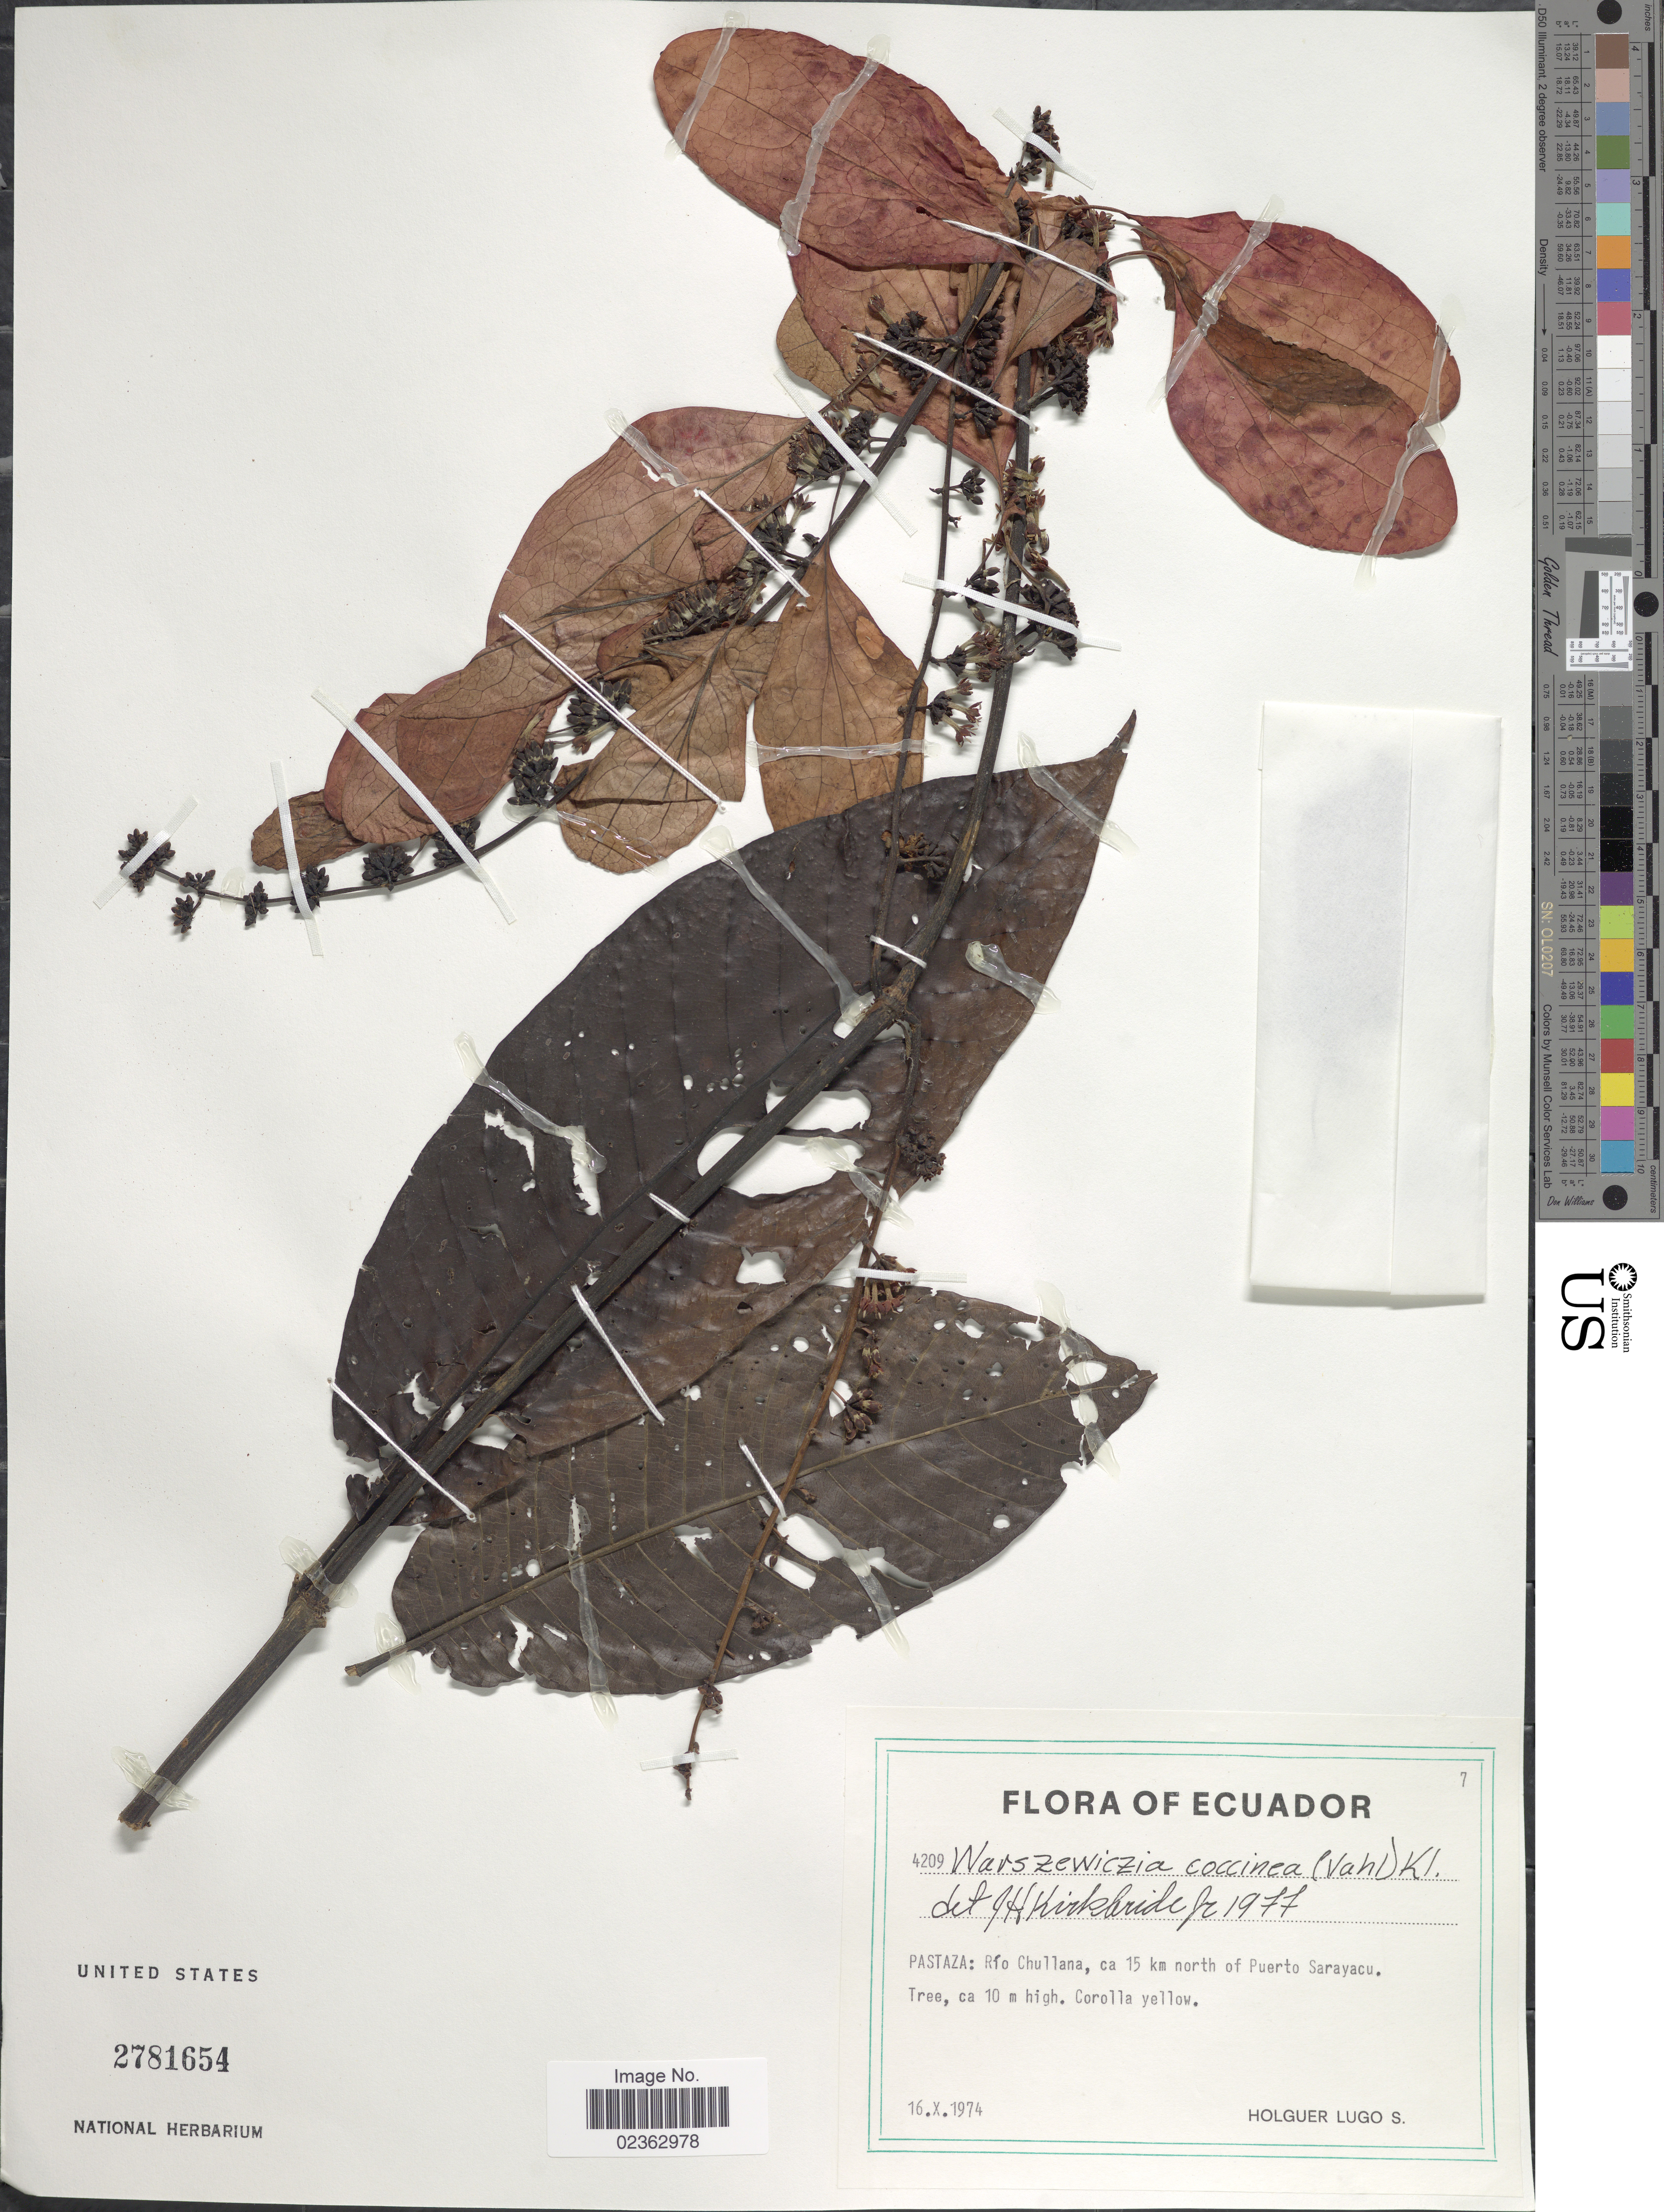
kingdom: Plantae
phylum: Tracheophyta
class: Magnoliopsida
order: Gentianales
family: Rubiaceae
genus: Warszewiczia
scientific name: Warszewiczia coccinea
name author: (Vahl) Klotzsch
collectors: H. Lugo S.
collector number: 4209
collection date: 1974-10-16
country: Ecuador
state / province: Pastaza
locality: Rio Chullana, ca 15 km north of Puerto Sarayacu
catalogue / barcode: US 2781654